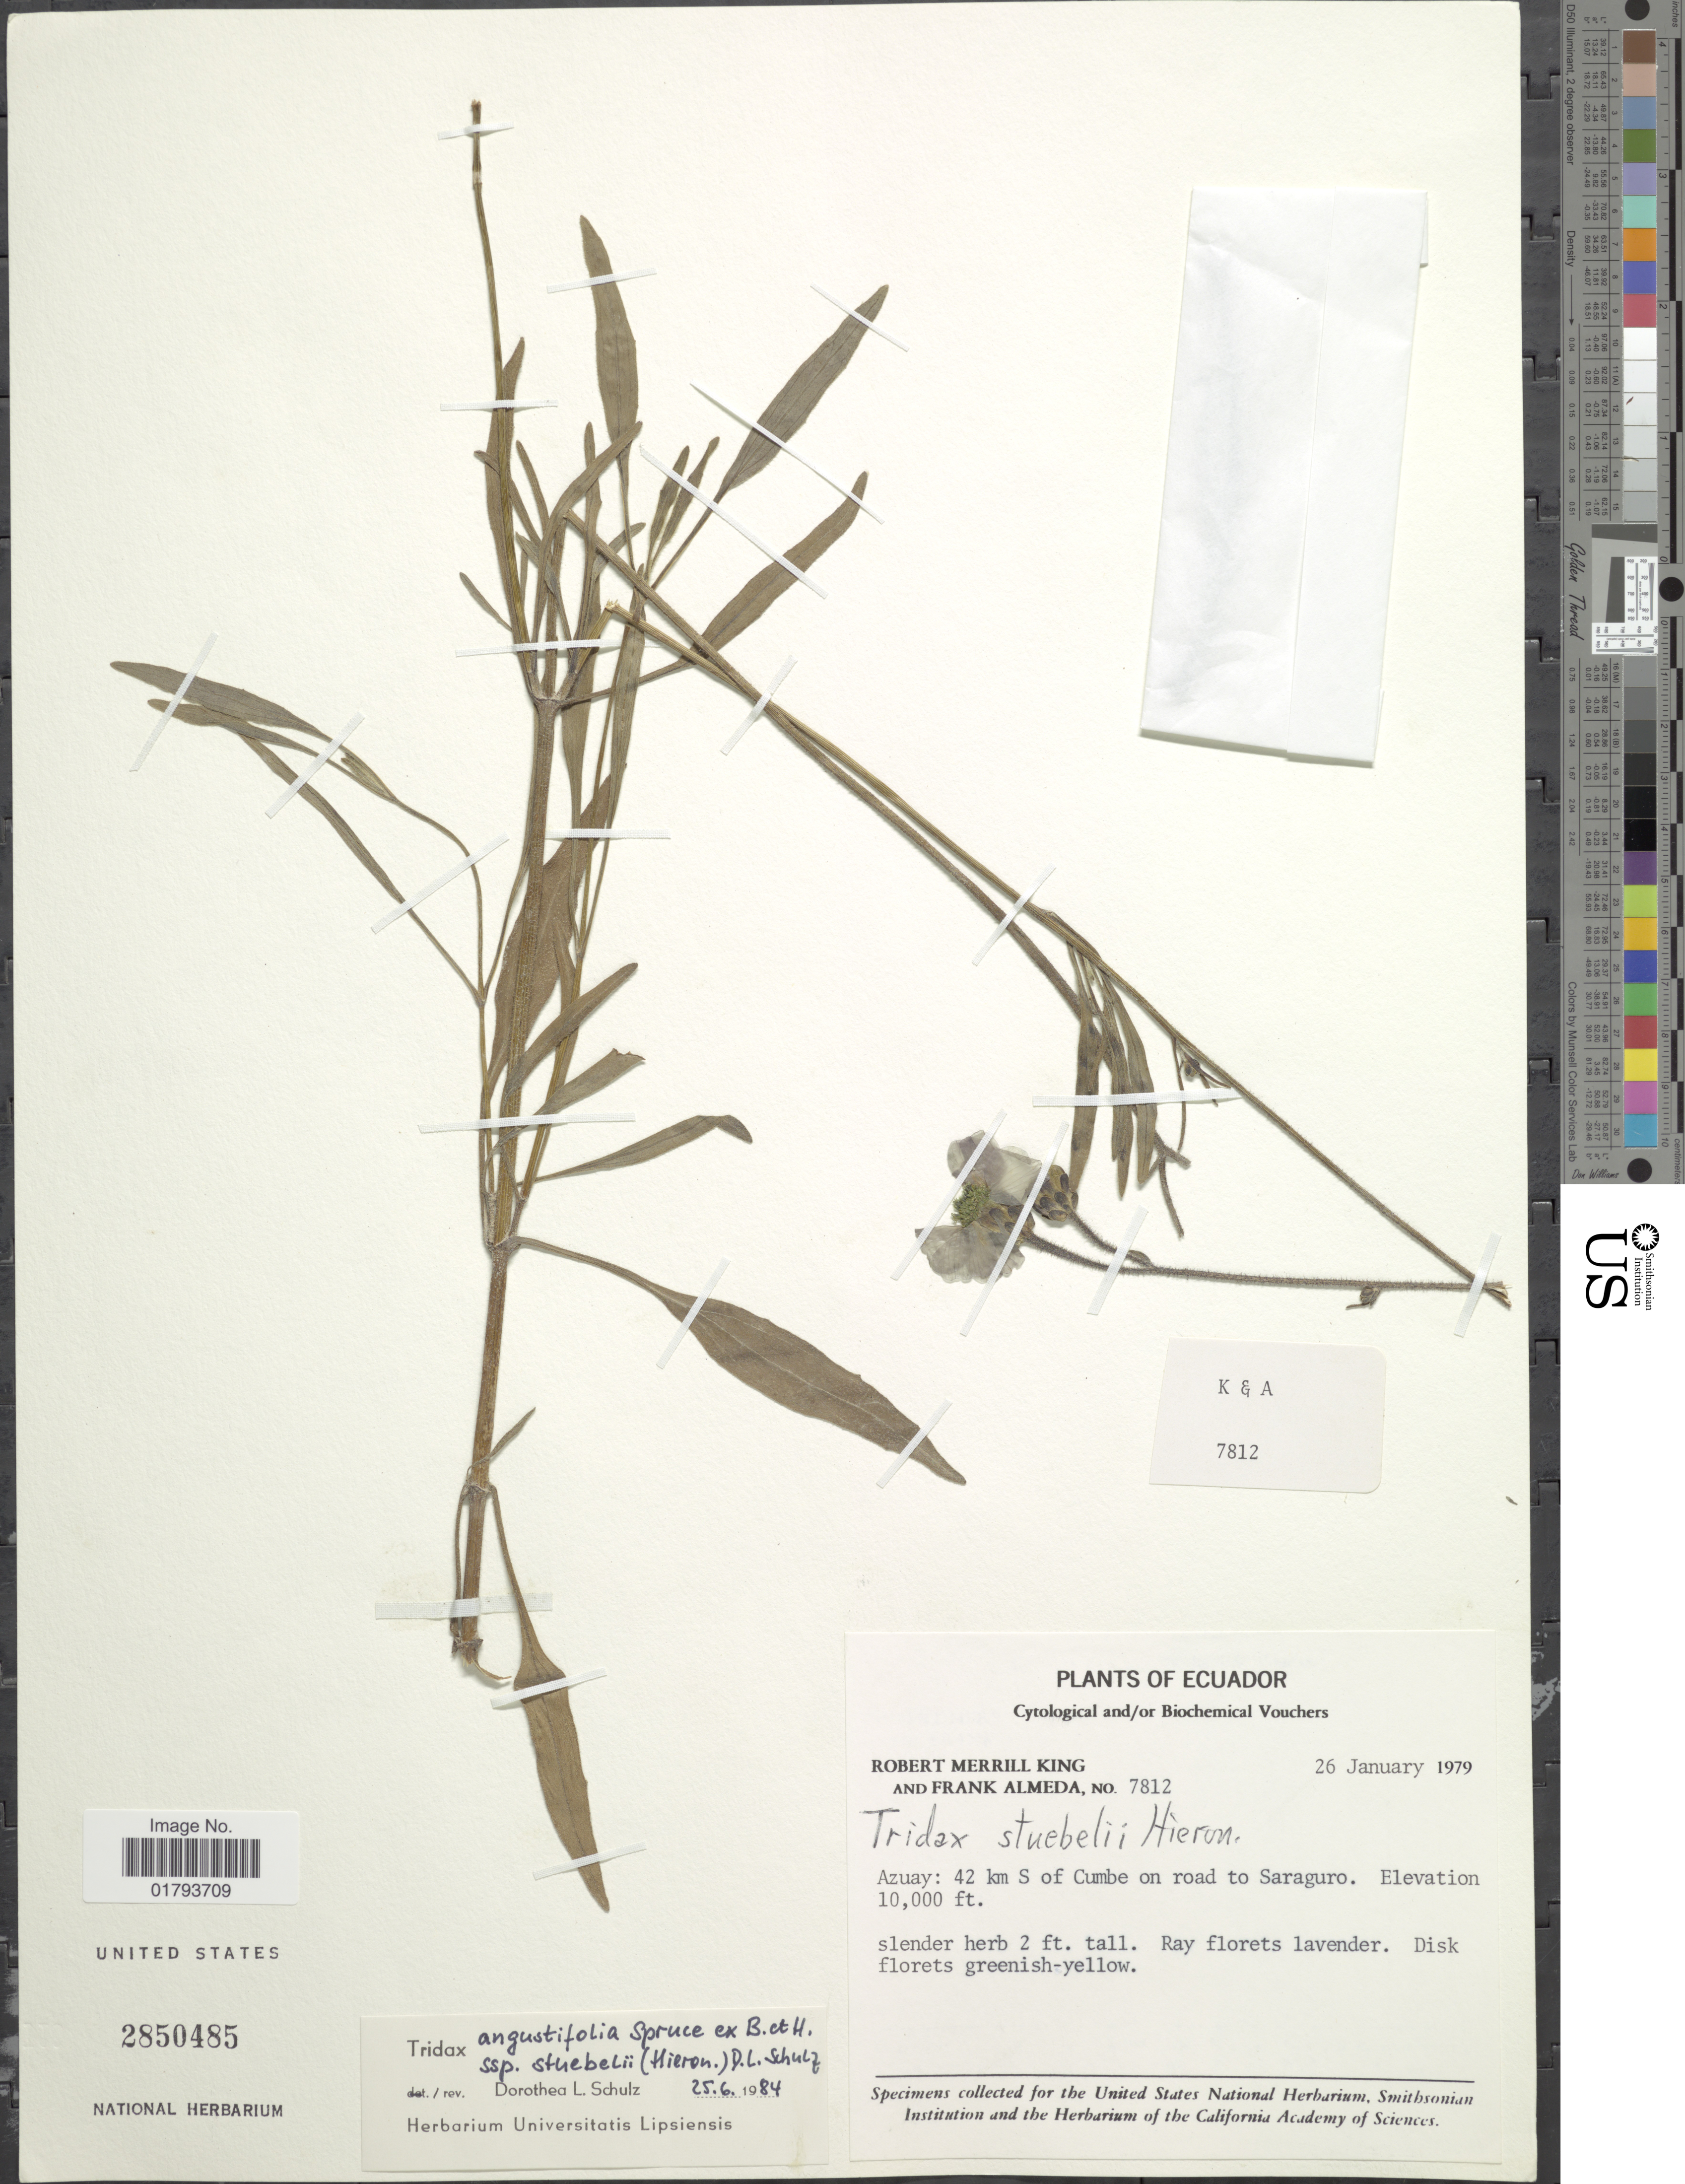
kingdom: Plantae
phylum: Tracheophyta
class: Magnoliopsida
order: Asterales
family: Asteraceae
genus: Tridax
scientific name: Tridax stuebelii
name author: Hieron.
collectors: R. M. King & F. Almeda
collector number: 7812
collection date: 1979-01-26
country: Ecuador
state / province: Azuay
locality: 42 km S of Cumbe on road to Saraguro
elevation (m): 3048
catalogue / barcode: US 2850485